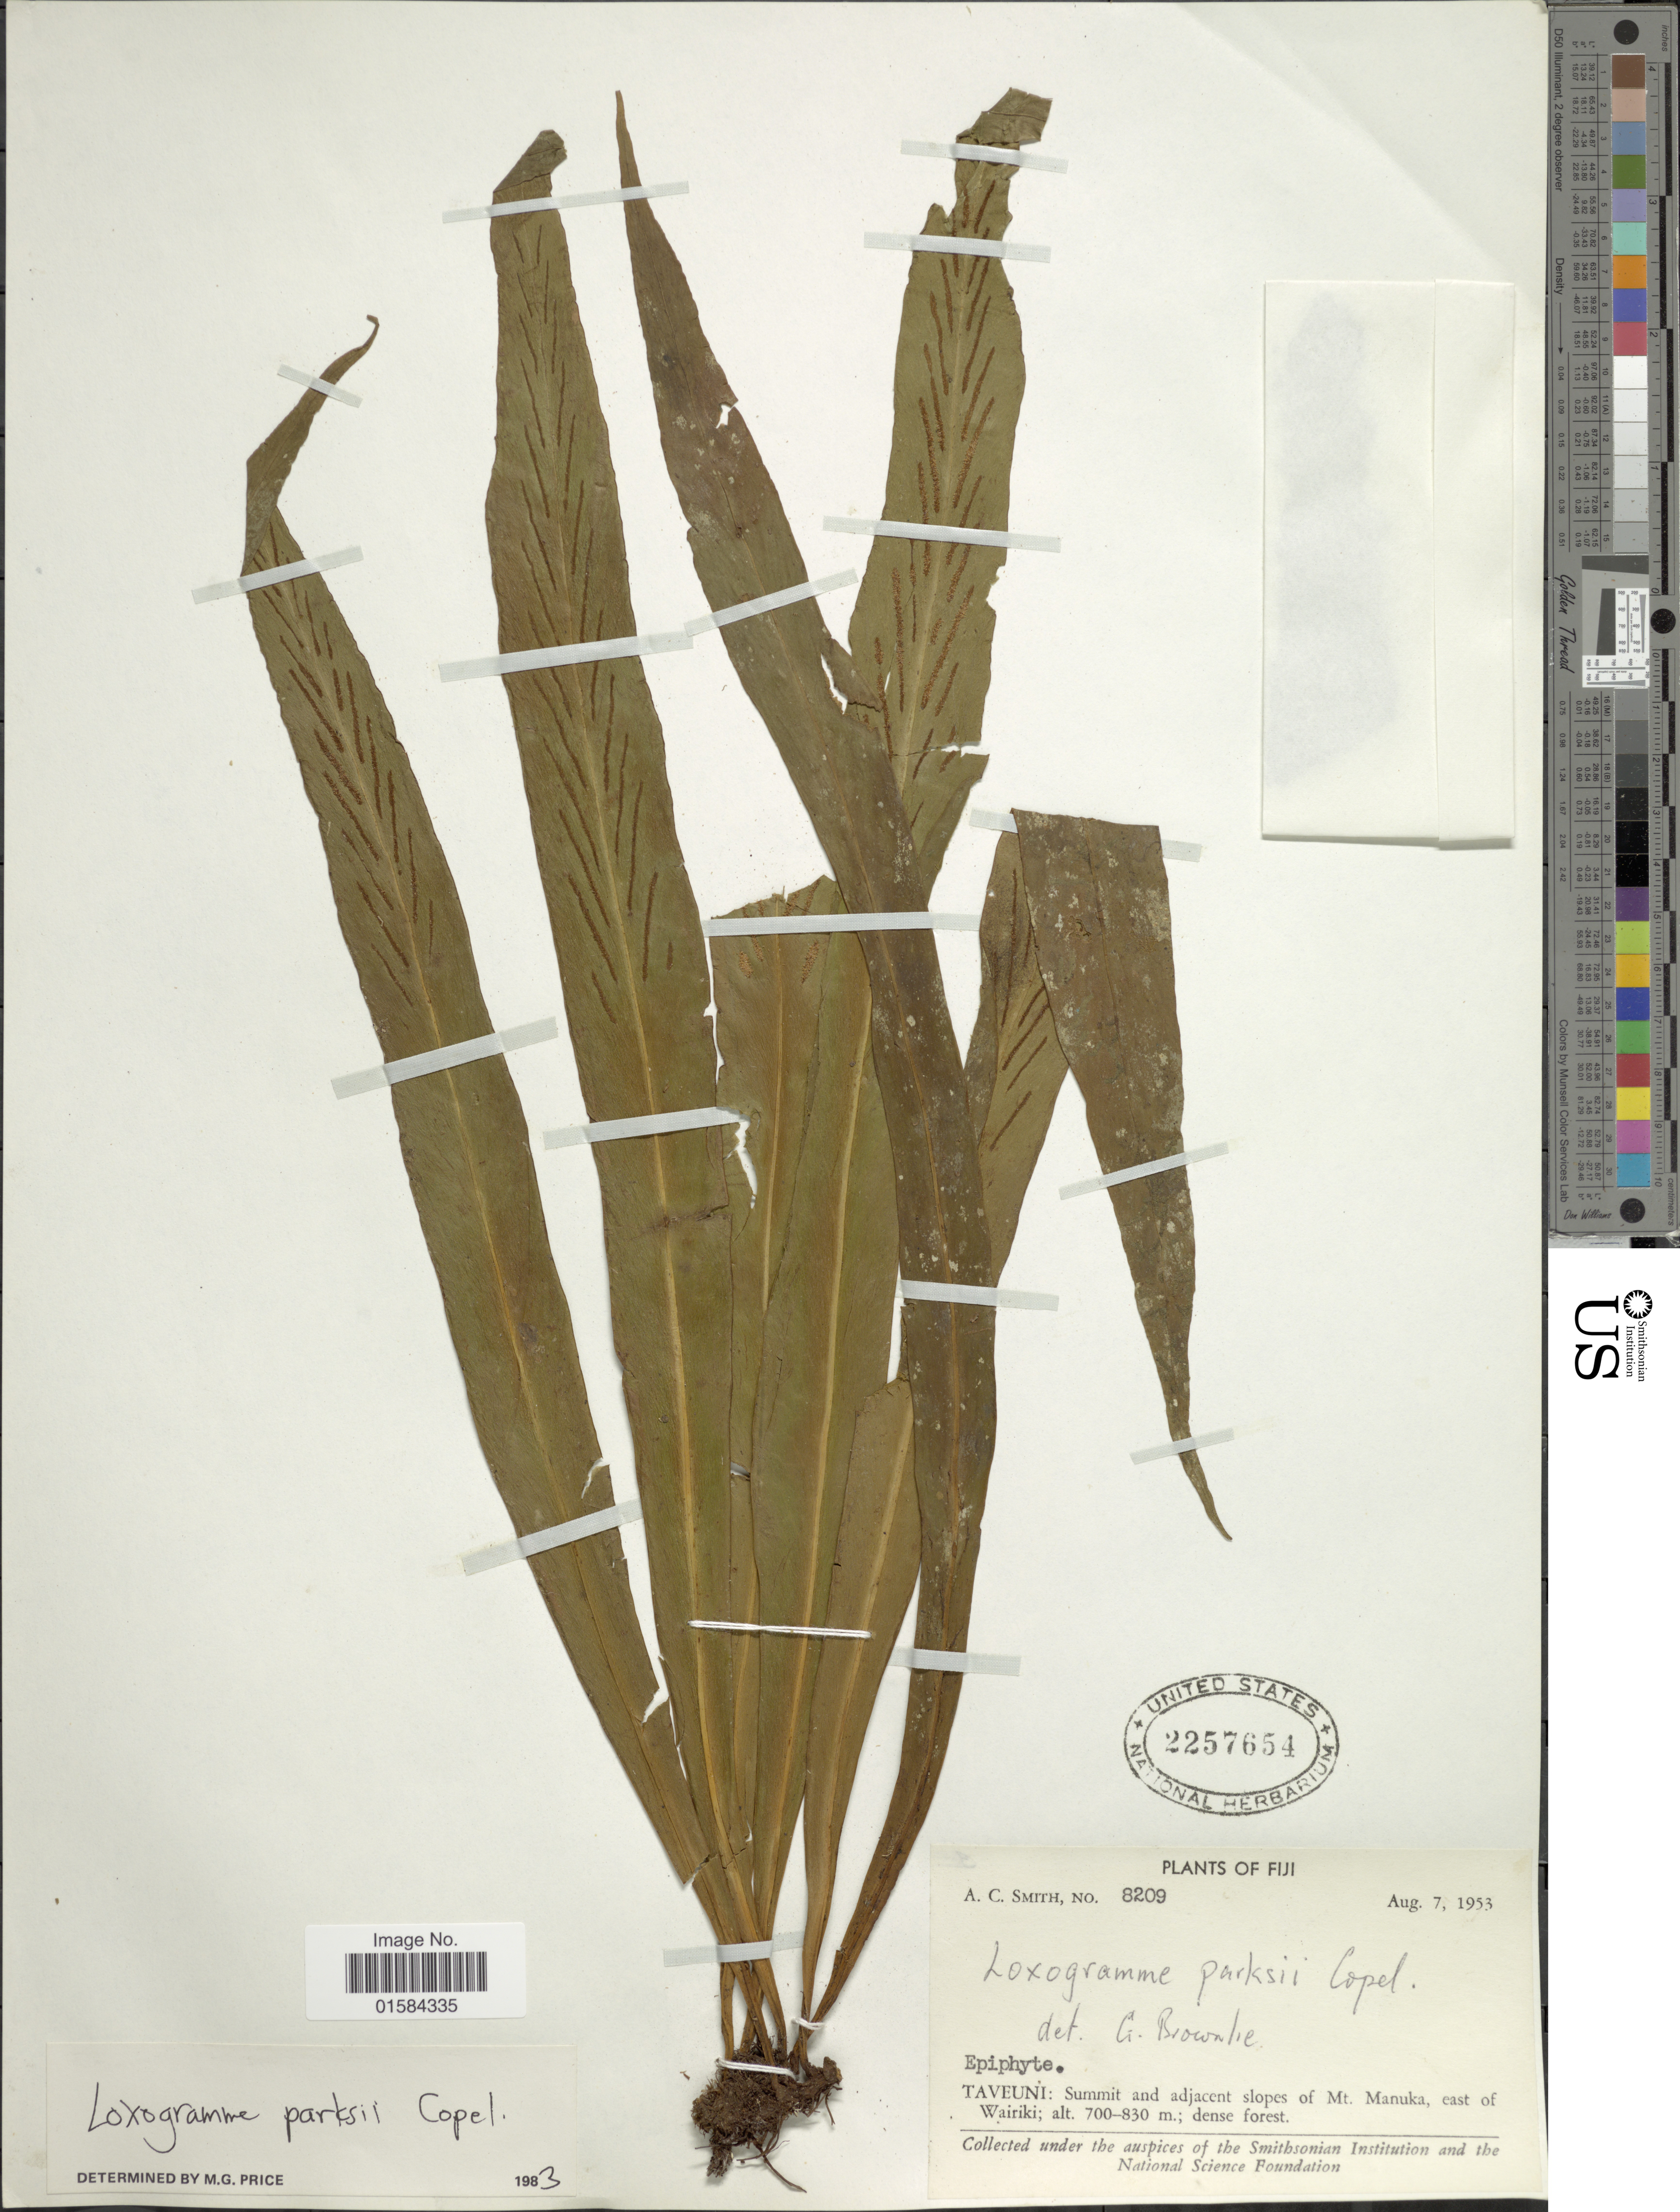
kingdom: Plantae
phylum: Tracheophyta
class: Polypodiopsida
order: Polypodiales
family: Polypodiaceae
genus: Loxogramme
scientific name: Loxogramme parksii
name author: Copel.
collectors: A. C. Smith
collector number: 8209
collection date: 1953-08-07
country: Fiji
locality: Taveuni: summit and adjacent slopes of Mt. Manuka, east of Wairiki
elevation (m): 700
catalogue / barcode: US 2257654